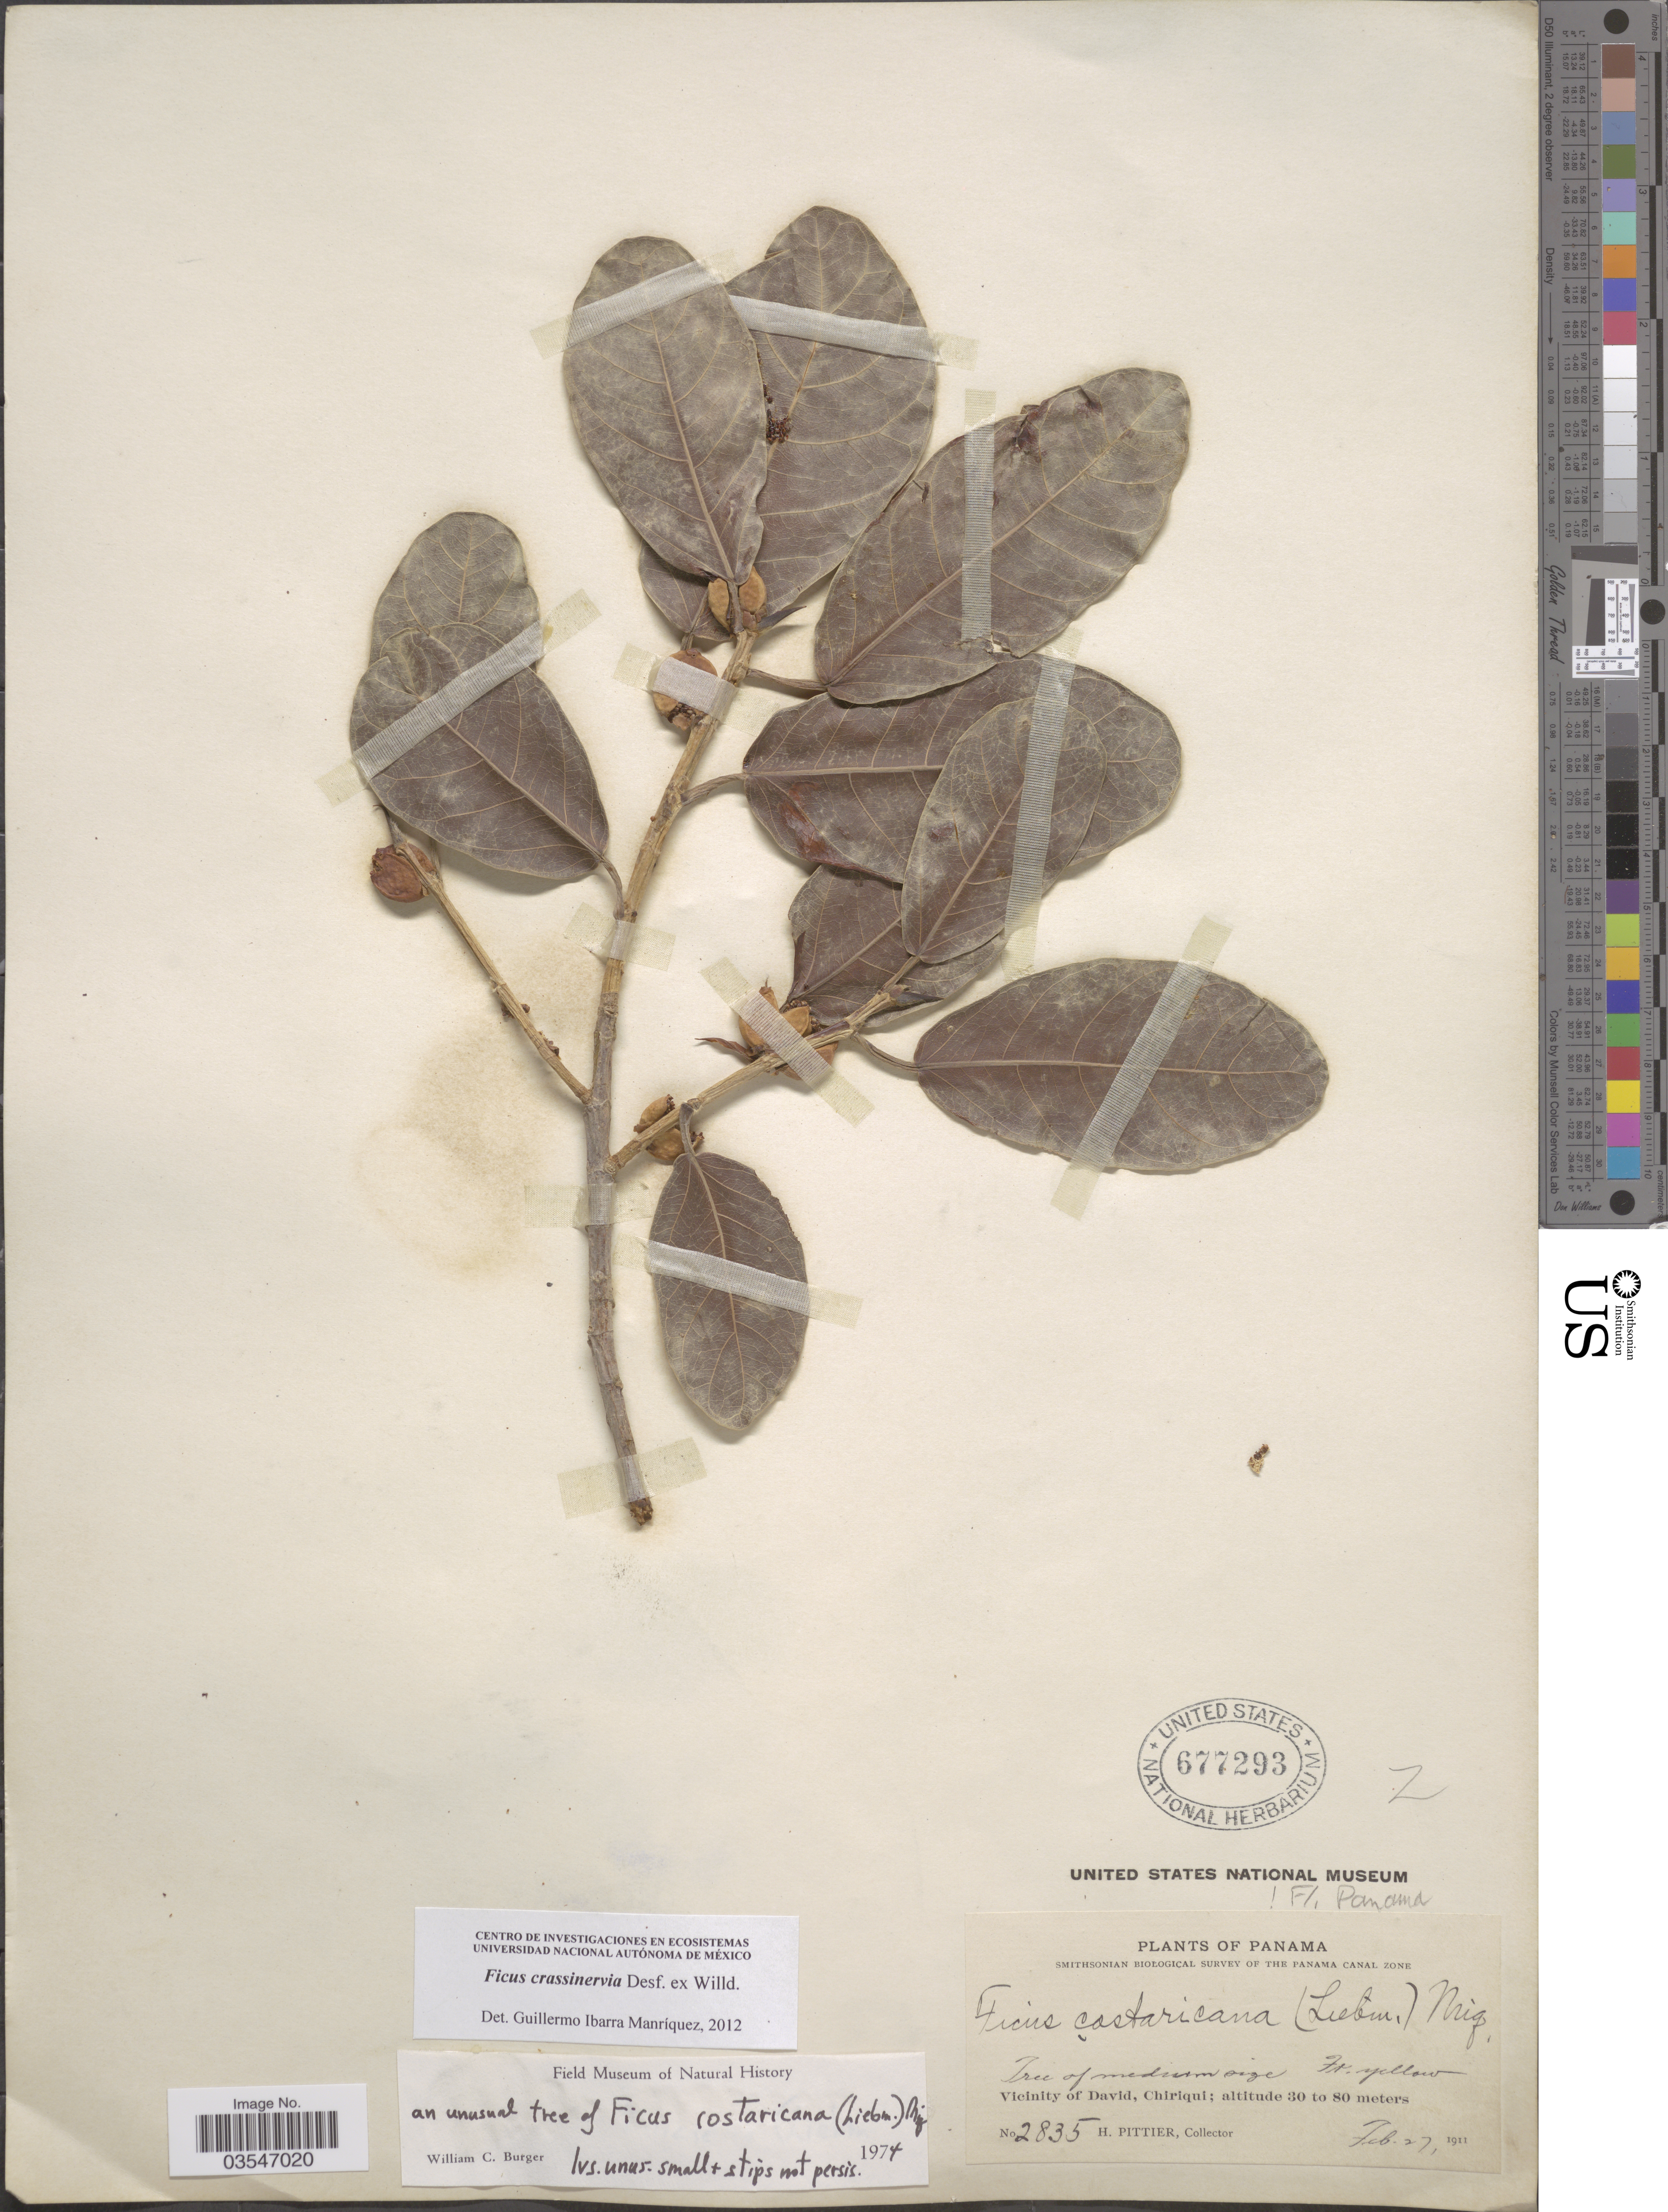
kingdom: Plantae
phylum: Tracheophyta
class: Magnoliopsida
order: Rosales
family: Moraceae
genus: Ficus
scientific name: Ficus crassinervia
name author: Desf. ex Willd.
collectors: H. F. Pittier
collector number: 2835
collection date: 1911-02-27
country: Panama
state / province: Chiriqui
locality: Vicinity of David.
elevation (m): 30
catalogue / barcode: US 677293